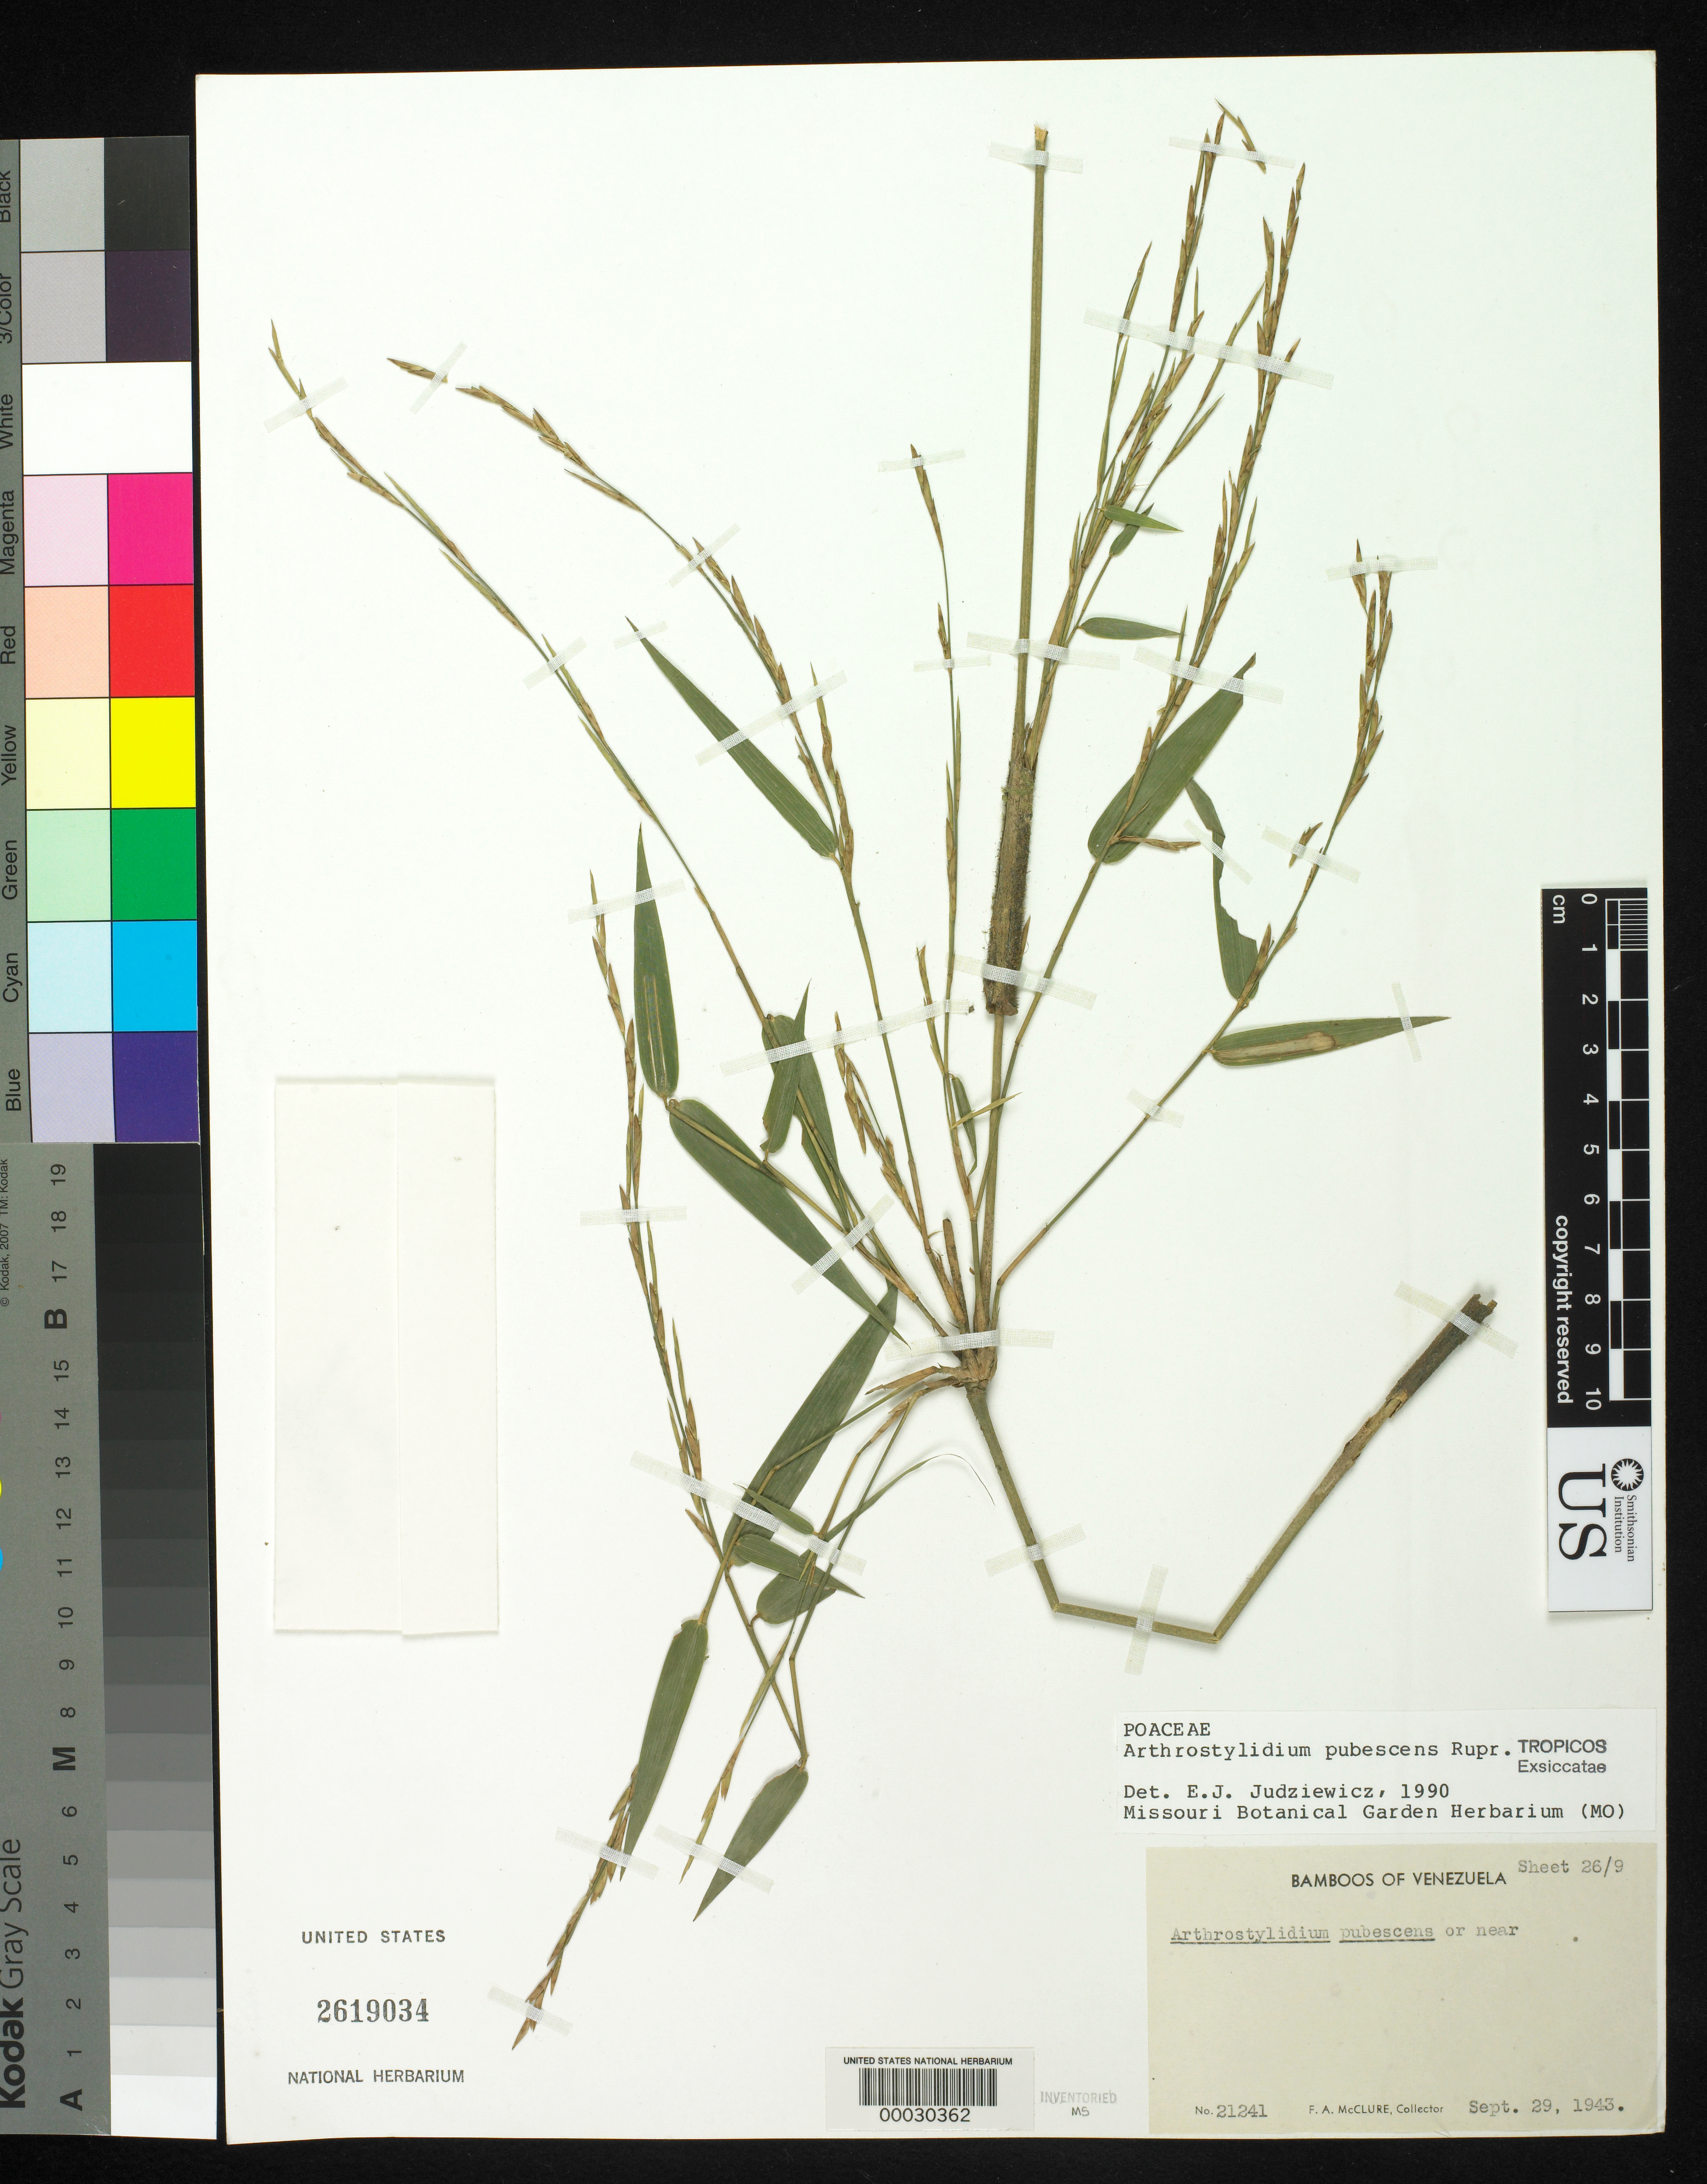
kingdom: Plantae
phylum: Tracheophyta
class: Liliopsida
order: Poales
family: Poaceae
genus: Arthrostylidium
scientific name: Arthrostylidium pubescens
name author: Rupr.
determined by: Judziewicz, E. J.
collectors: F. A. McClure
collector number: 21241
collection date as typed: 29 Sep 1943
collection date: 1943-09-29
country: Venezuela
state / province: Distrito Federal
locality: El junquito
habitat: Edge of sparse forest in steep ravine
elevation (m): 1200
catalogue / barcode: US 2619034